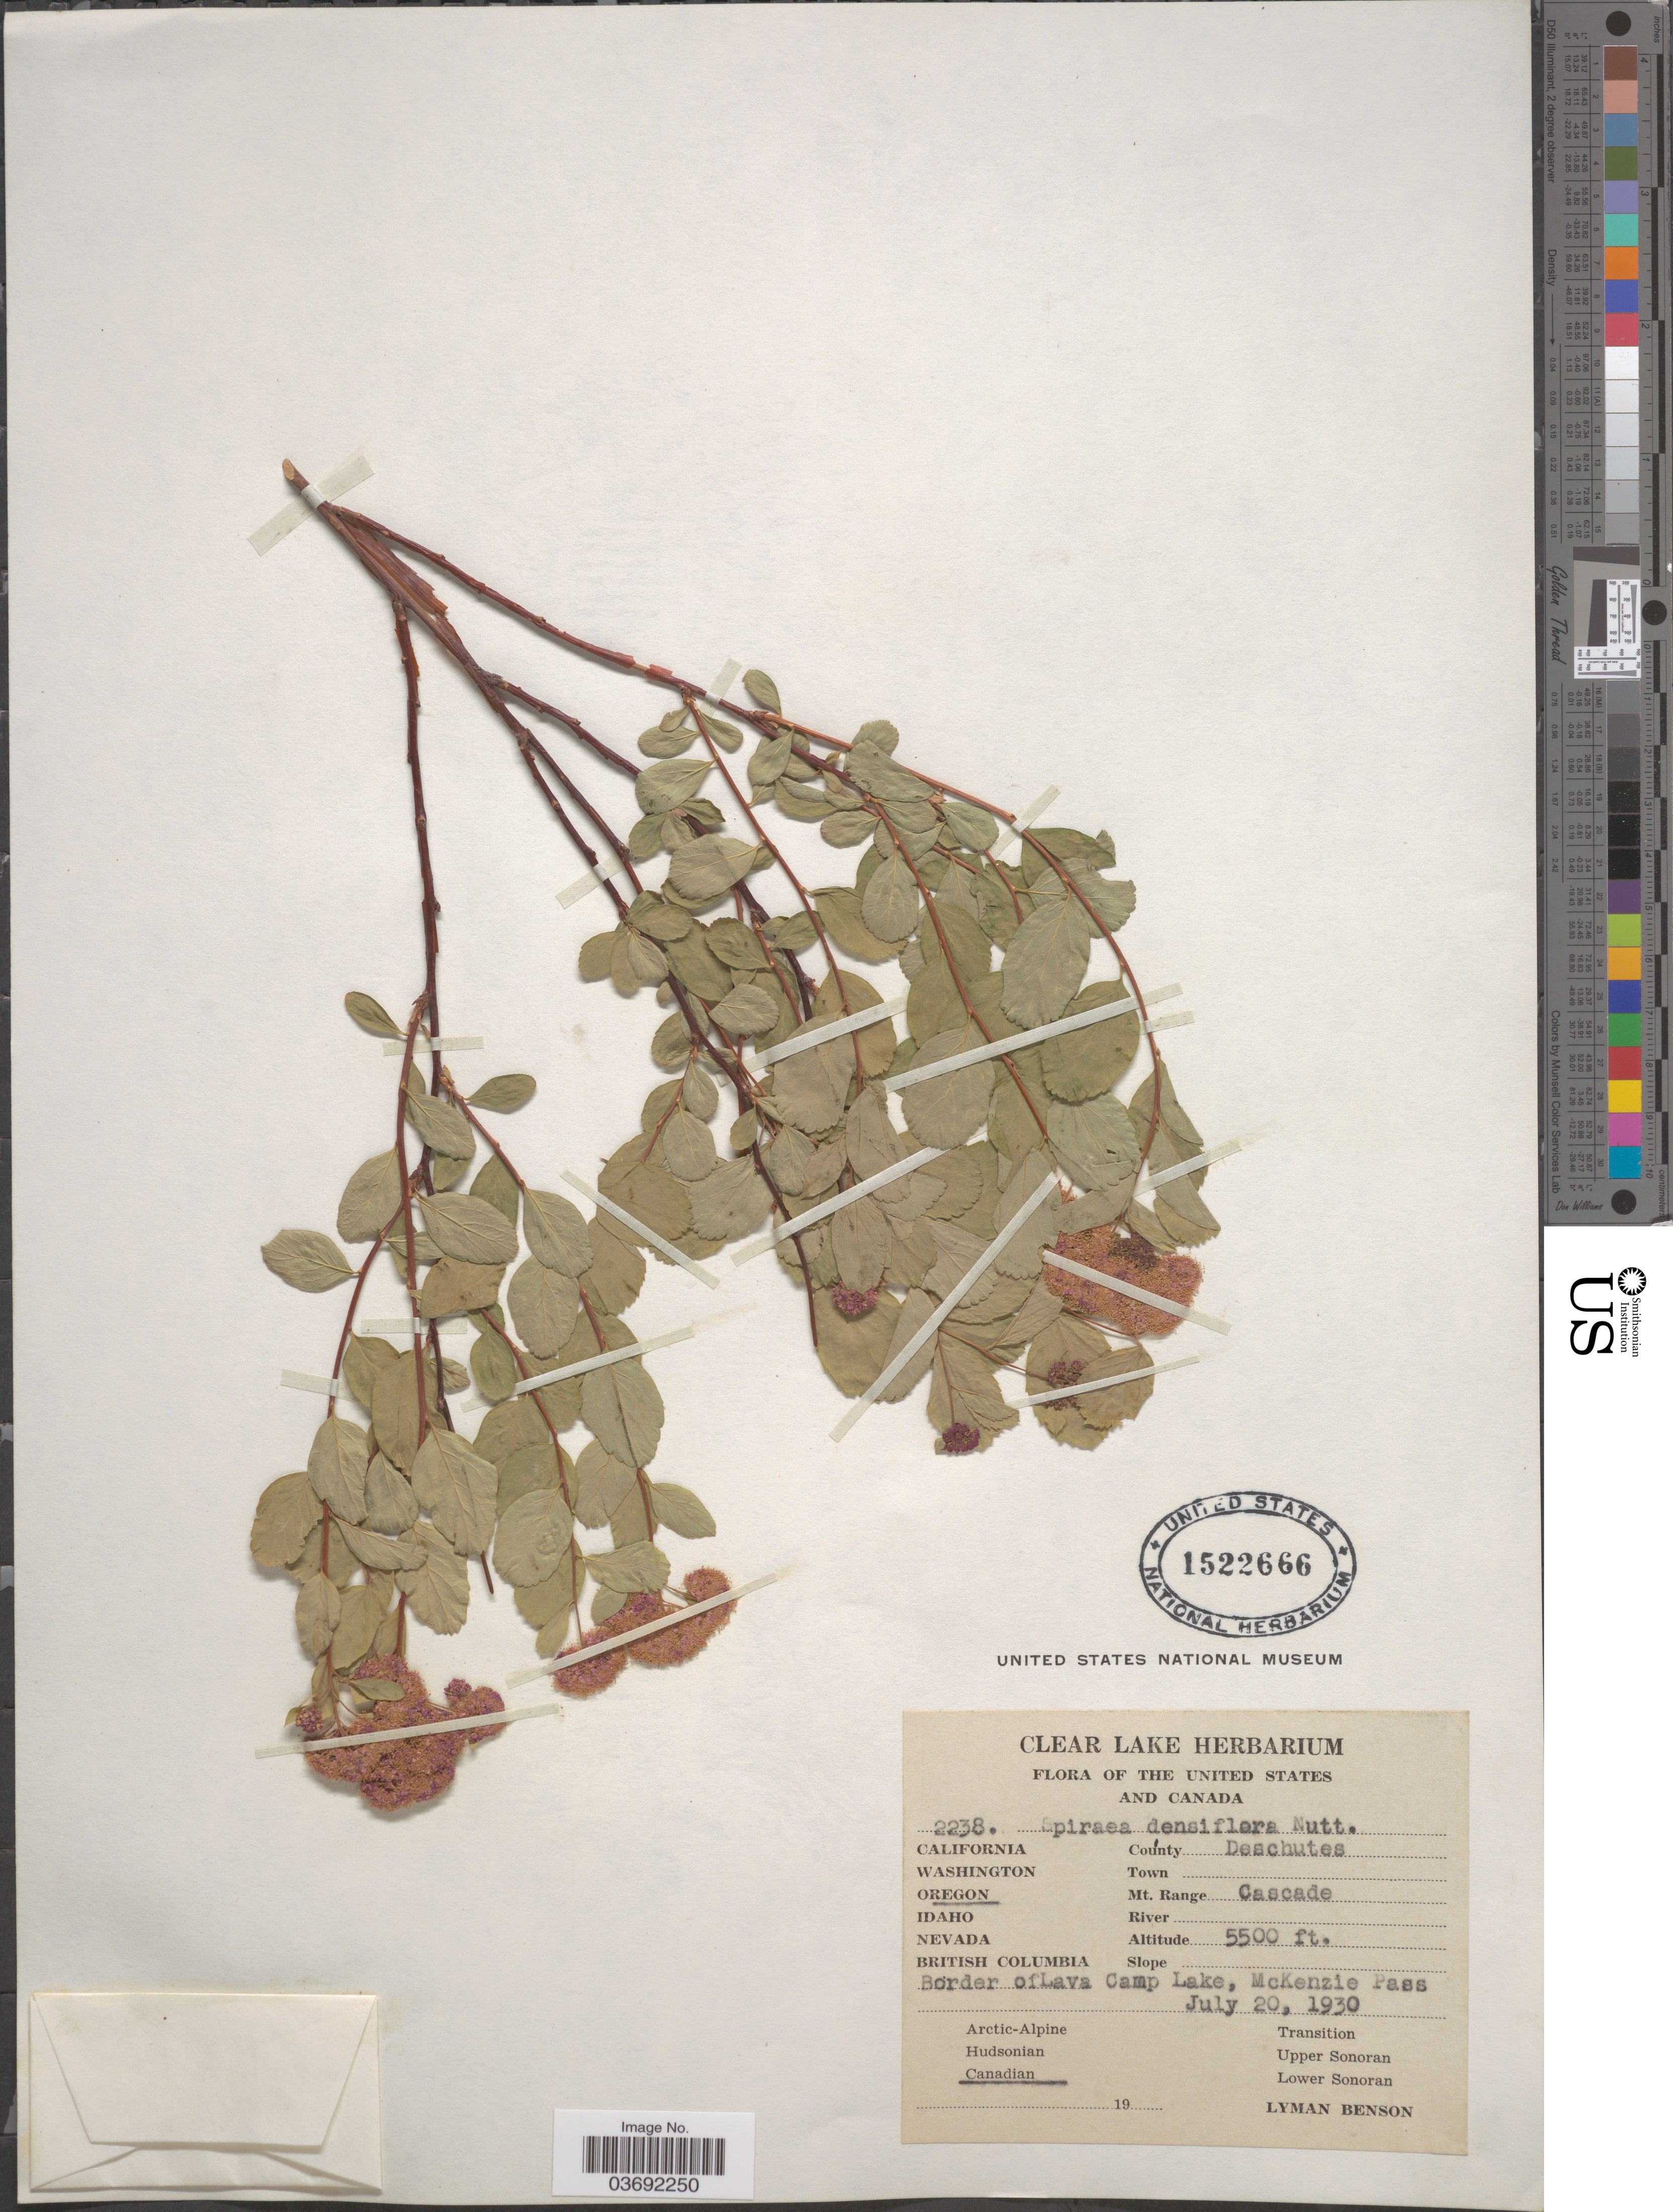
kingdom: Plantae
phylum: Tracheophyta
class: Magnoliopsida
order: Rosales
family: Rosaceae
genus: Spiraea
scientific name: Spiraea densiflora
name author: Nutt. ex Greenm.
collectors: L. D. Benson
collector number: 2238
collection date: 1930-07-20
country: United States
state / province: Oregon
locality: County Deschutes. Mt. Range Cascade. Border of Lava Camp Lake, McKenzie Pass.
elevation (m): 1676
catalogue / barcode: US 1522666